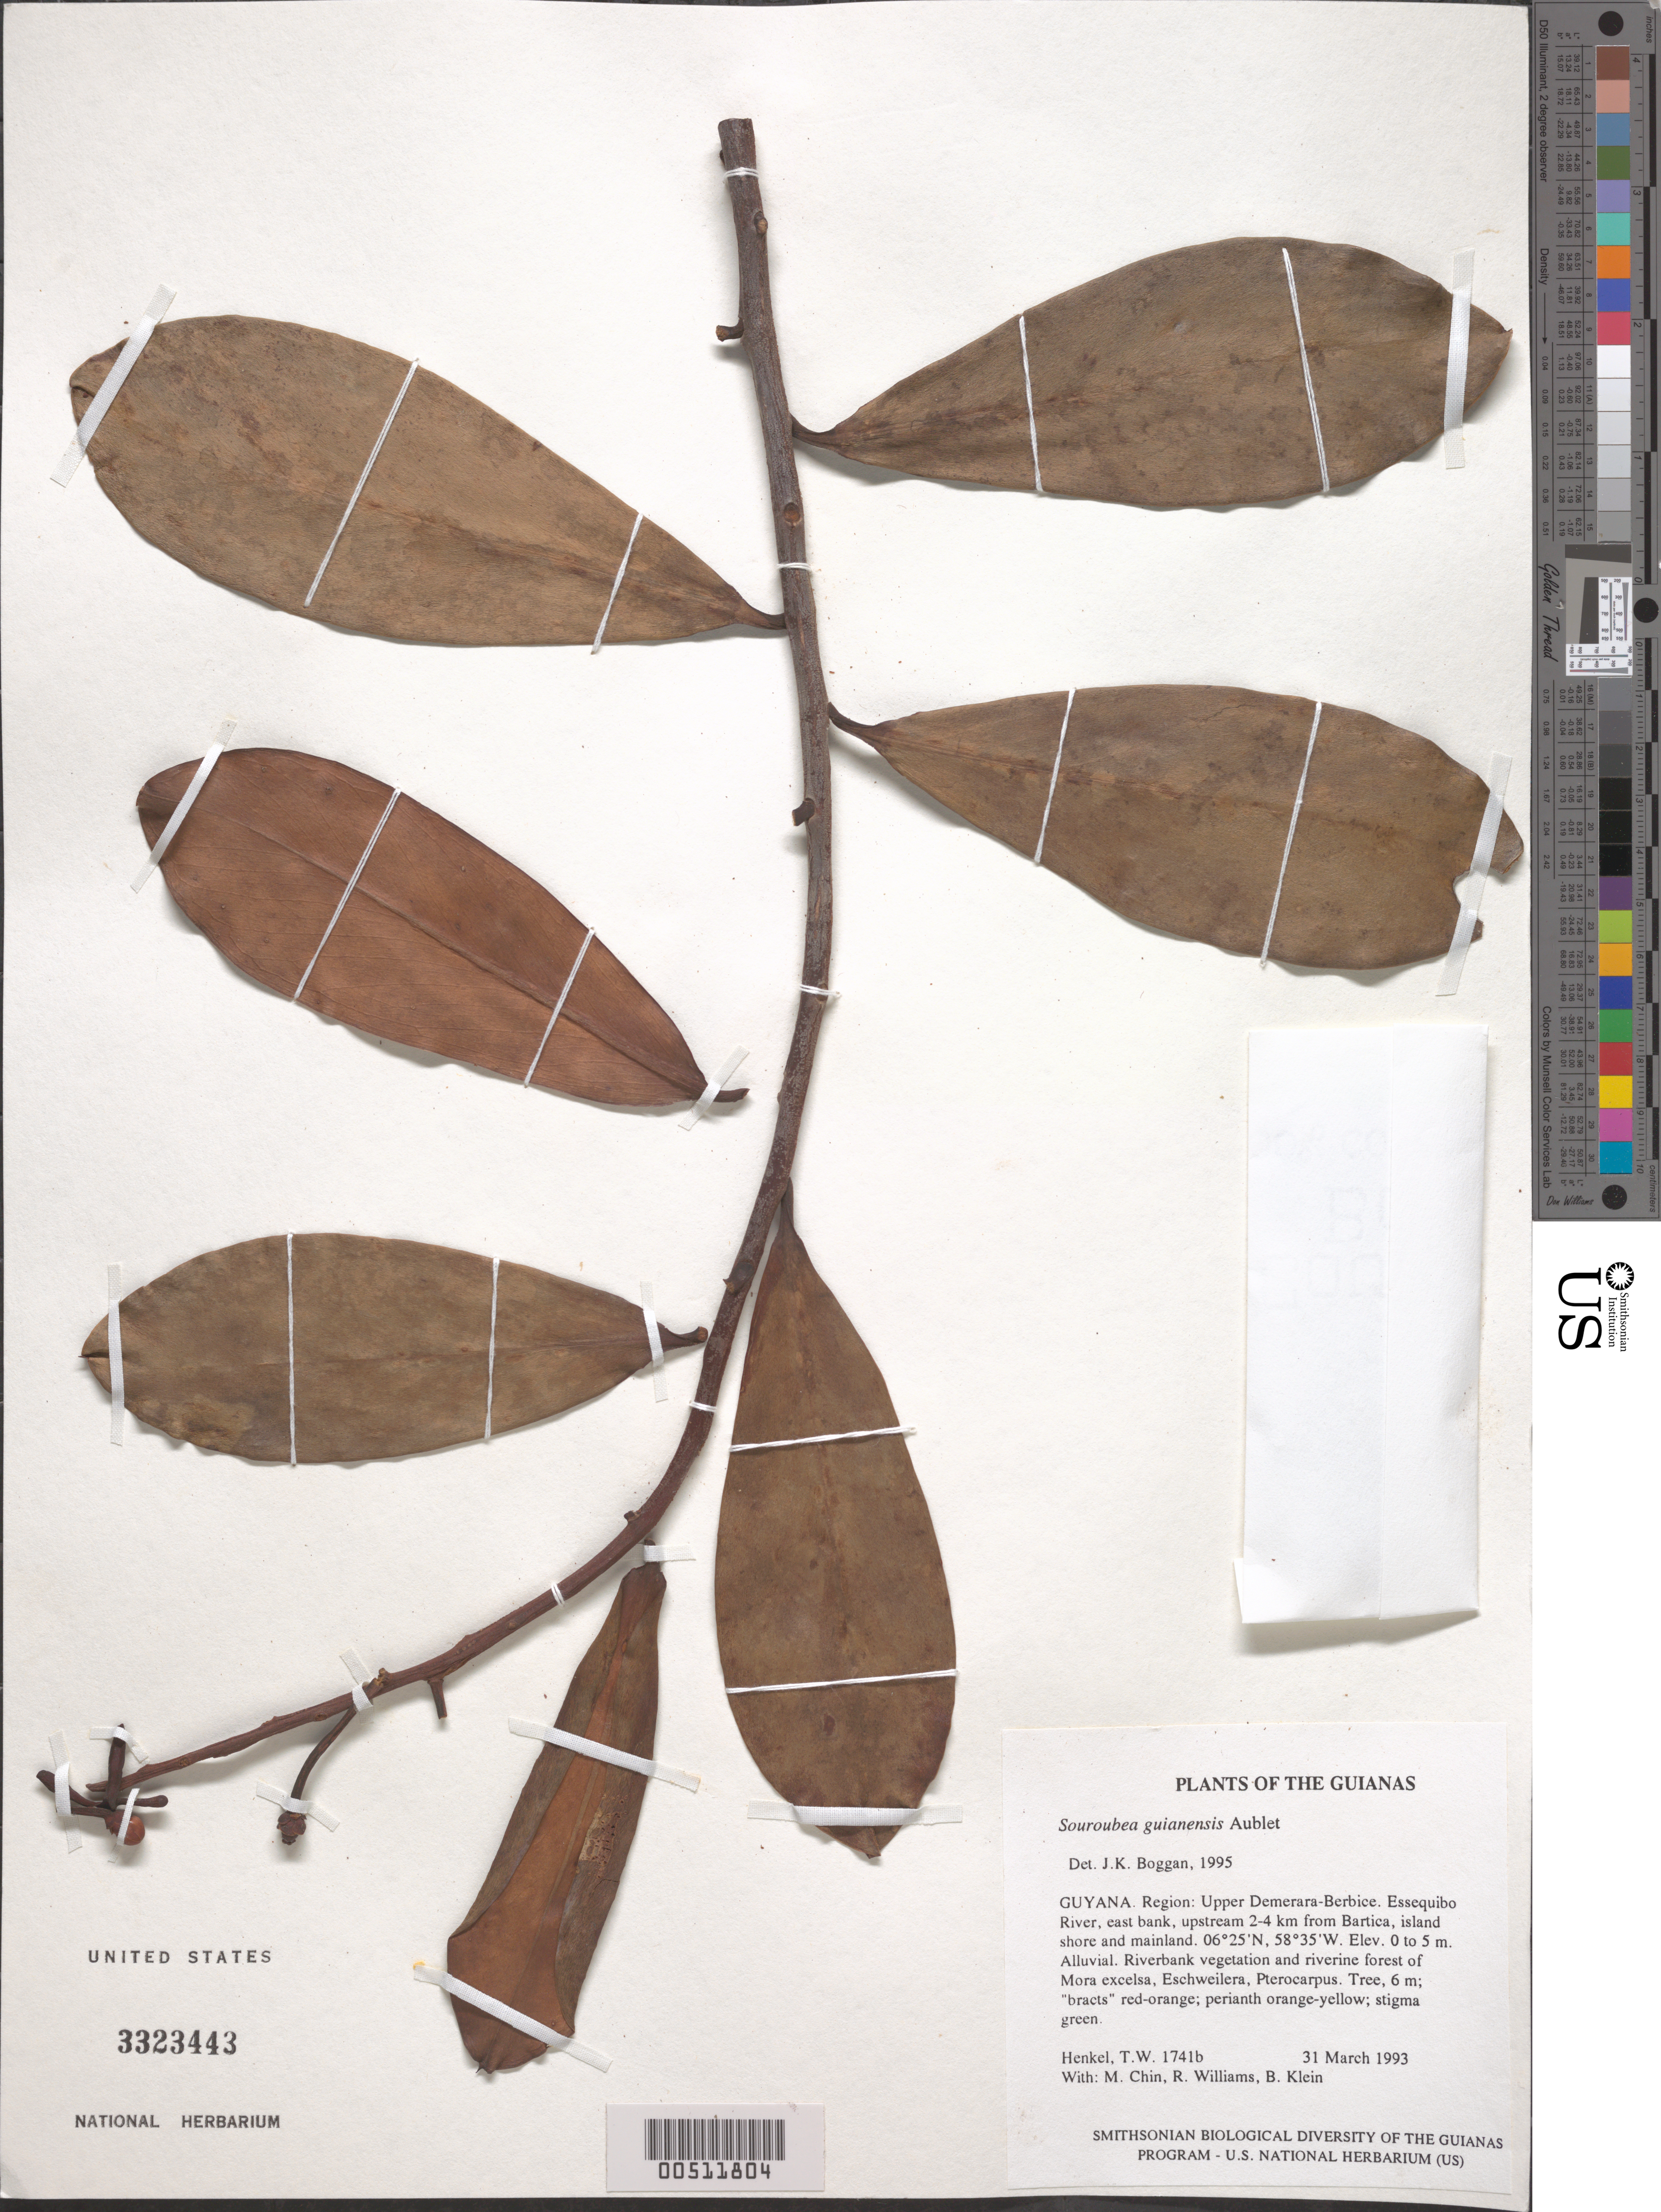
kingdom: Plantae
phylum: Tracheophyta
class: Magnoliopsida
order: Ericales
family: Marcgraviaceae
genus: Souroubea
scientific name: Souroubea guianensis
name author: Aubl.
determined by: Boggan, J. K., (US), NMNH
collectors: T. Henkel, M. Chin, R. Williams & B. Klein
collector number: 1741 b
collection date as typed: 31 March 1993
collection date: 1993-03-31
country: Guyana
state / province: U. Demerara-Berbice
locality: Essequibo River, E bank, upstream 2-4 km from Bartica, island shore and mainland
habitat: Alluvial. Riverbank vegetation and riverine forest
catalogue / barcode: US 3323443